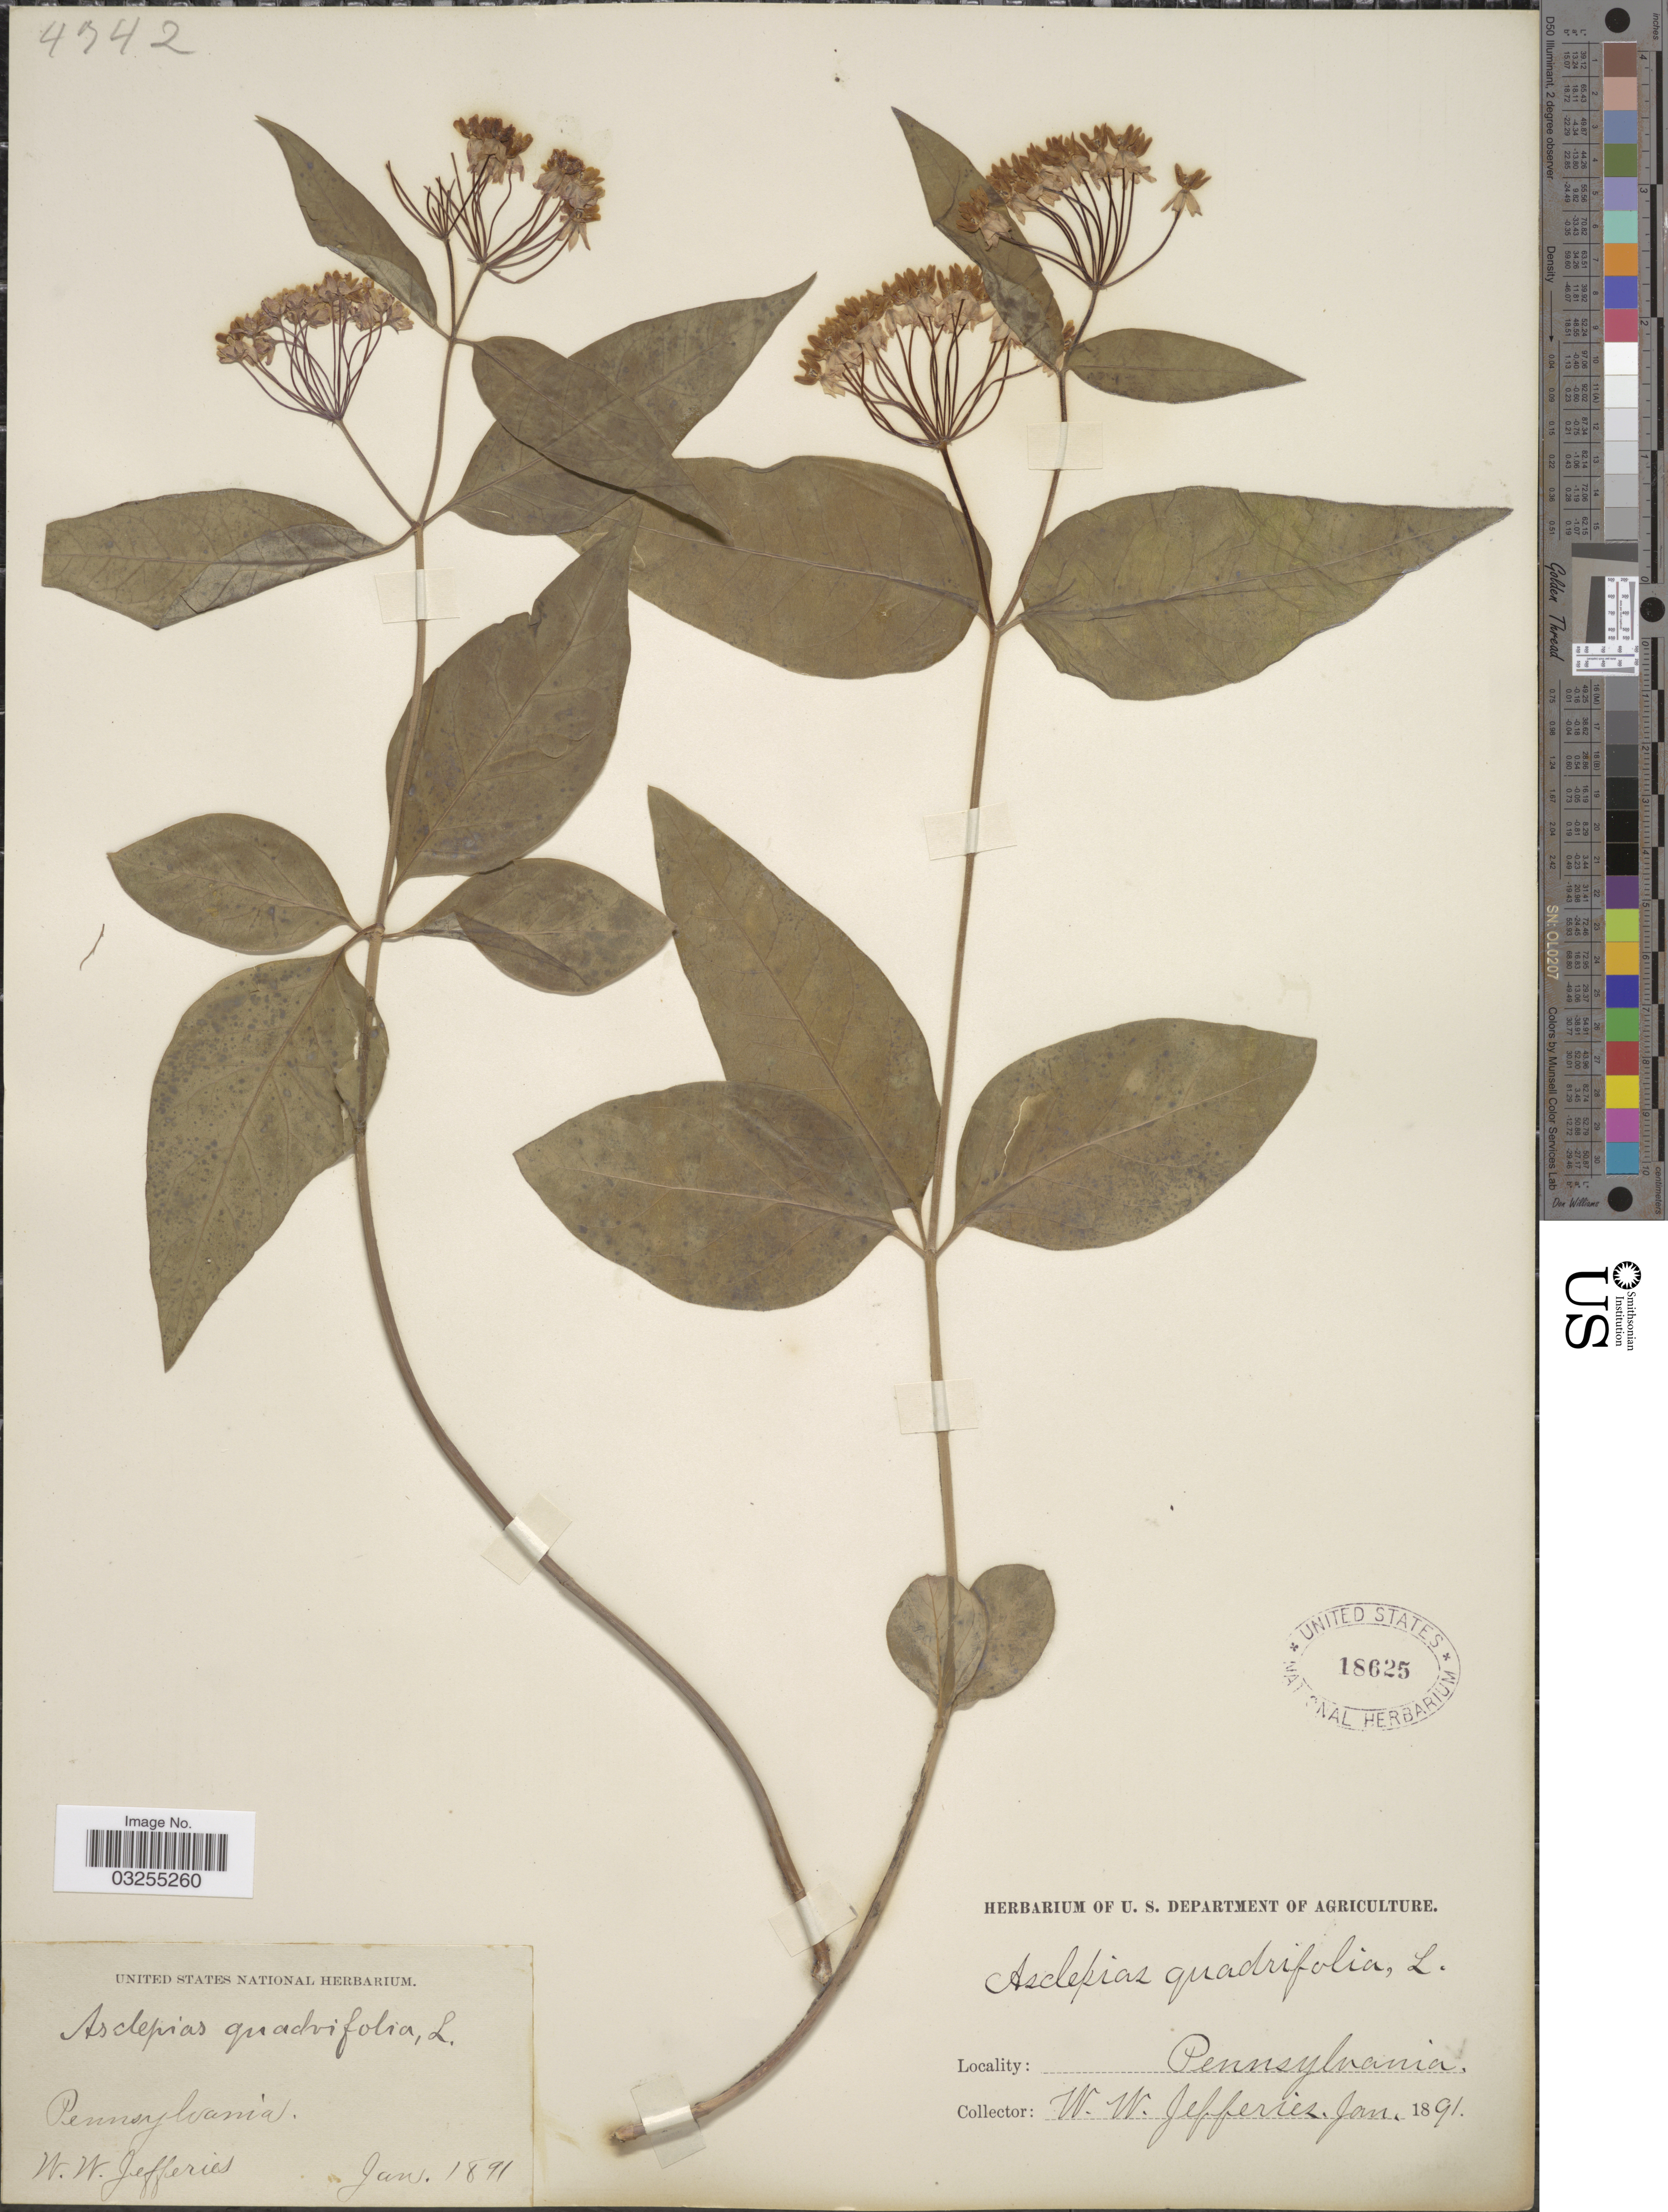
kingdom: Plantae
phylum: Tracheophyta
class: Magnoliopsida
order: Gentianales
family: Apocynaceae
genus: Asclepias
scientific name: Asclepias quadrifolia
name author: Jacq.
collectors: W. Jefferies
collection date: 1891-01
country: United States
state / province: Pennsylvania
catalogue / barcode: US 18625